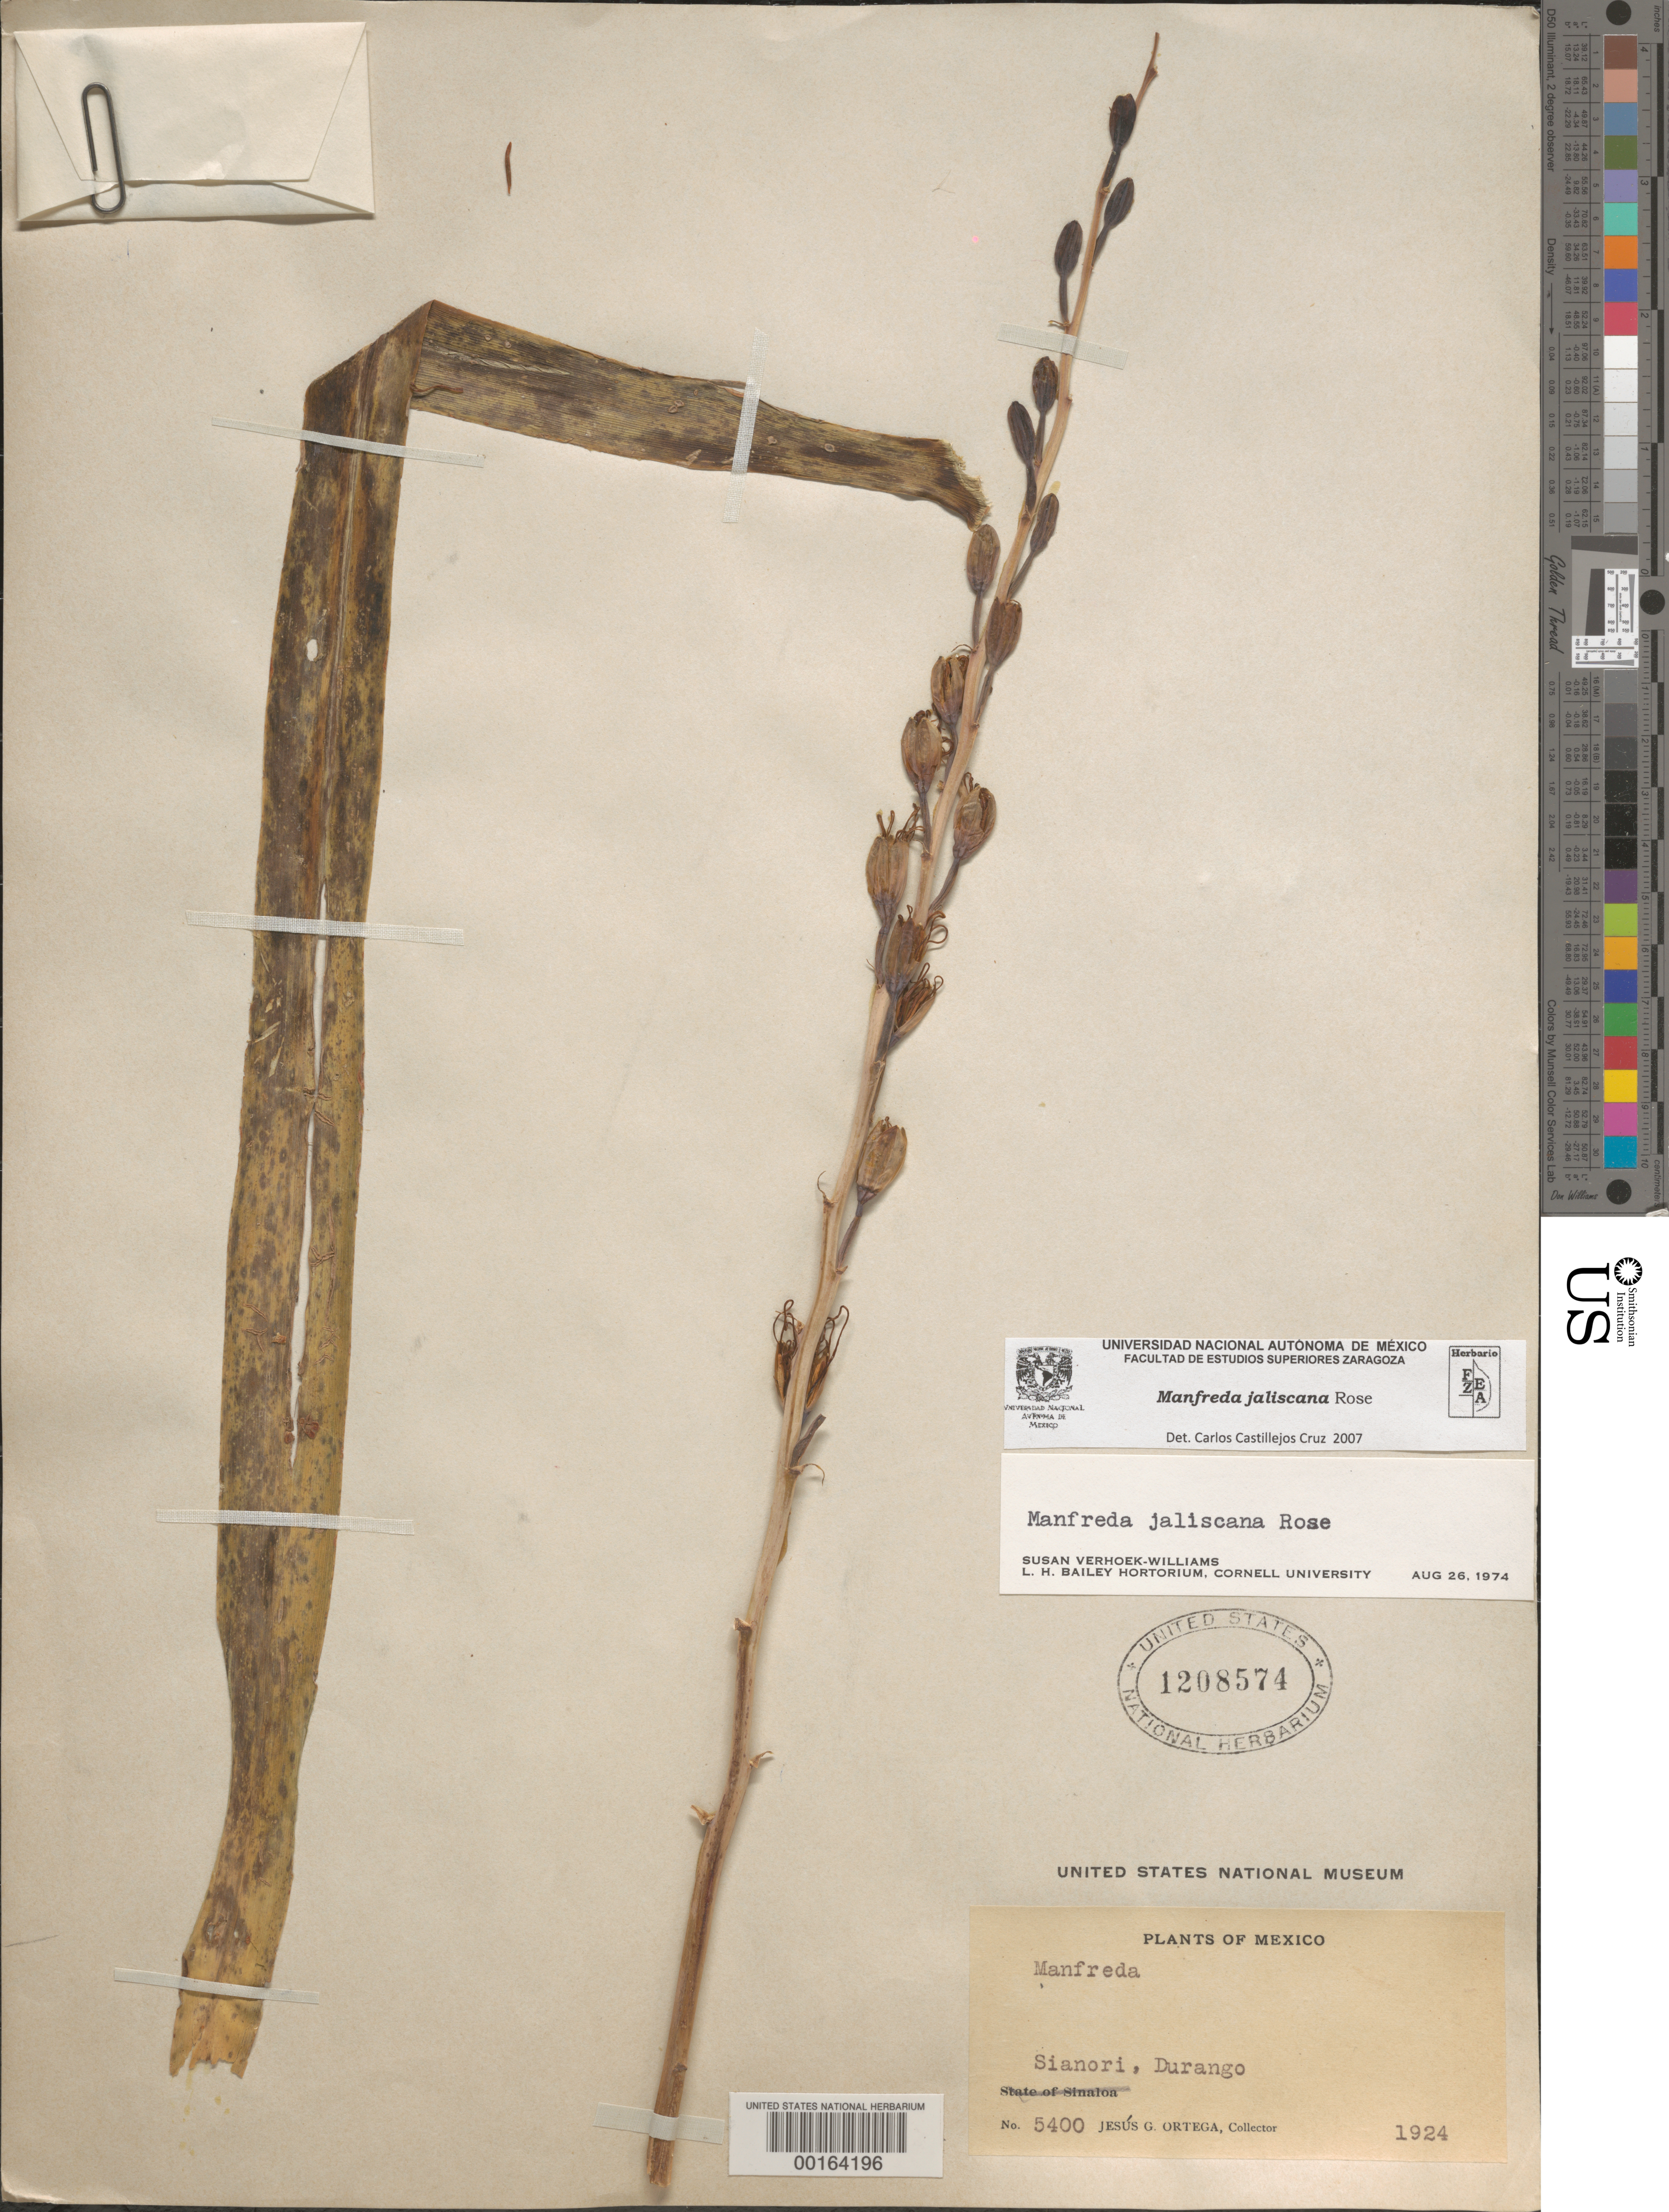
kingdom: Plantae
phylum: Tracheophyta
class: Liliopsida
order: Asparagales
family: Asparagaceae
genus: Manfreda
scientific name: Manfreda jaliscana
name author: Rose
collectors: J. Ortega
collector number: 5400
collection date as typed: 1924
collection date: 1924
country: Mexico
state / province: Durango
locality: Sianori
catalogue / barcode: US 1208574